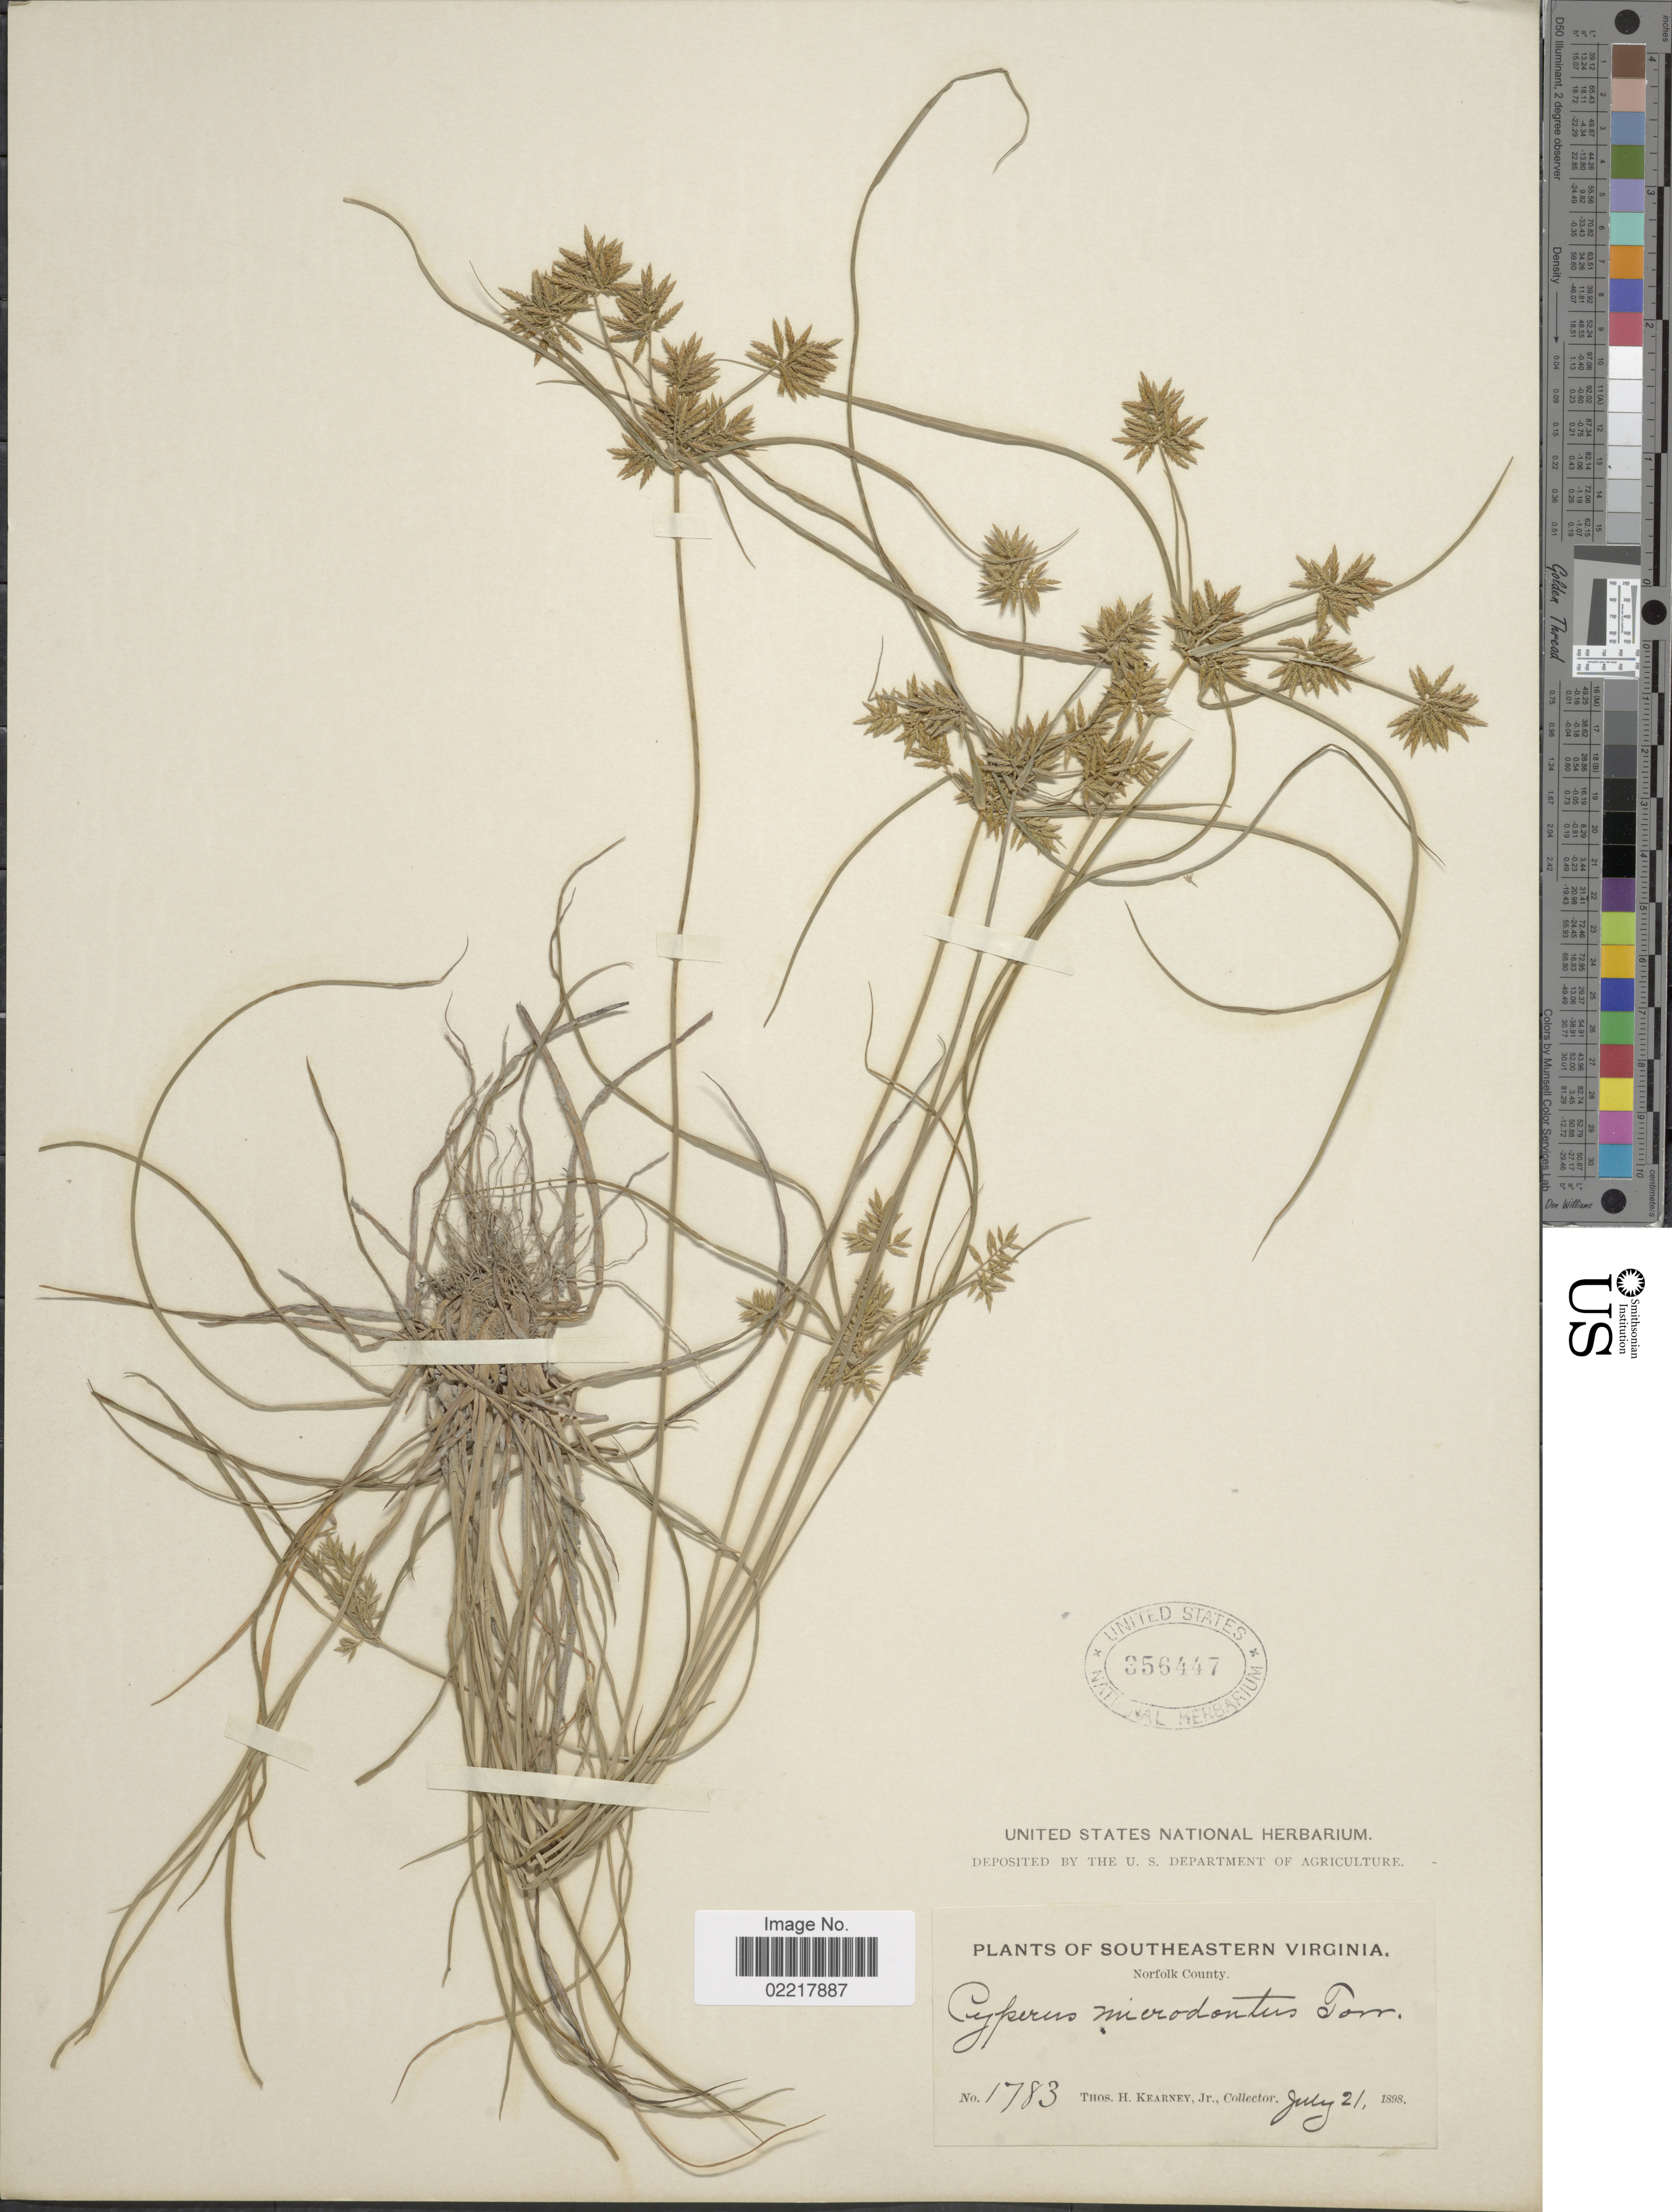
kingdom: Plantae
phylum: Tracheophyta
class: Liliopsida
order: Poales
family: Cyperaceae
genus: Cyperus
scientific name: Cyperus polystachyos var. texensis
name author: (Torr.) Fernald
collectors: T. H. Kearney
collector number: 1783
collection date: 1898-07-21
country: United States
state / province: Virginia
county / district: City of Norfolk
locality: Southeastern Virginia, Norfolk County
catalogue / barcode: US 356447